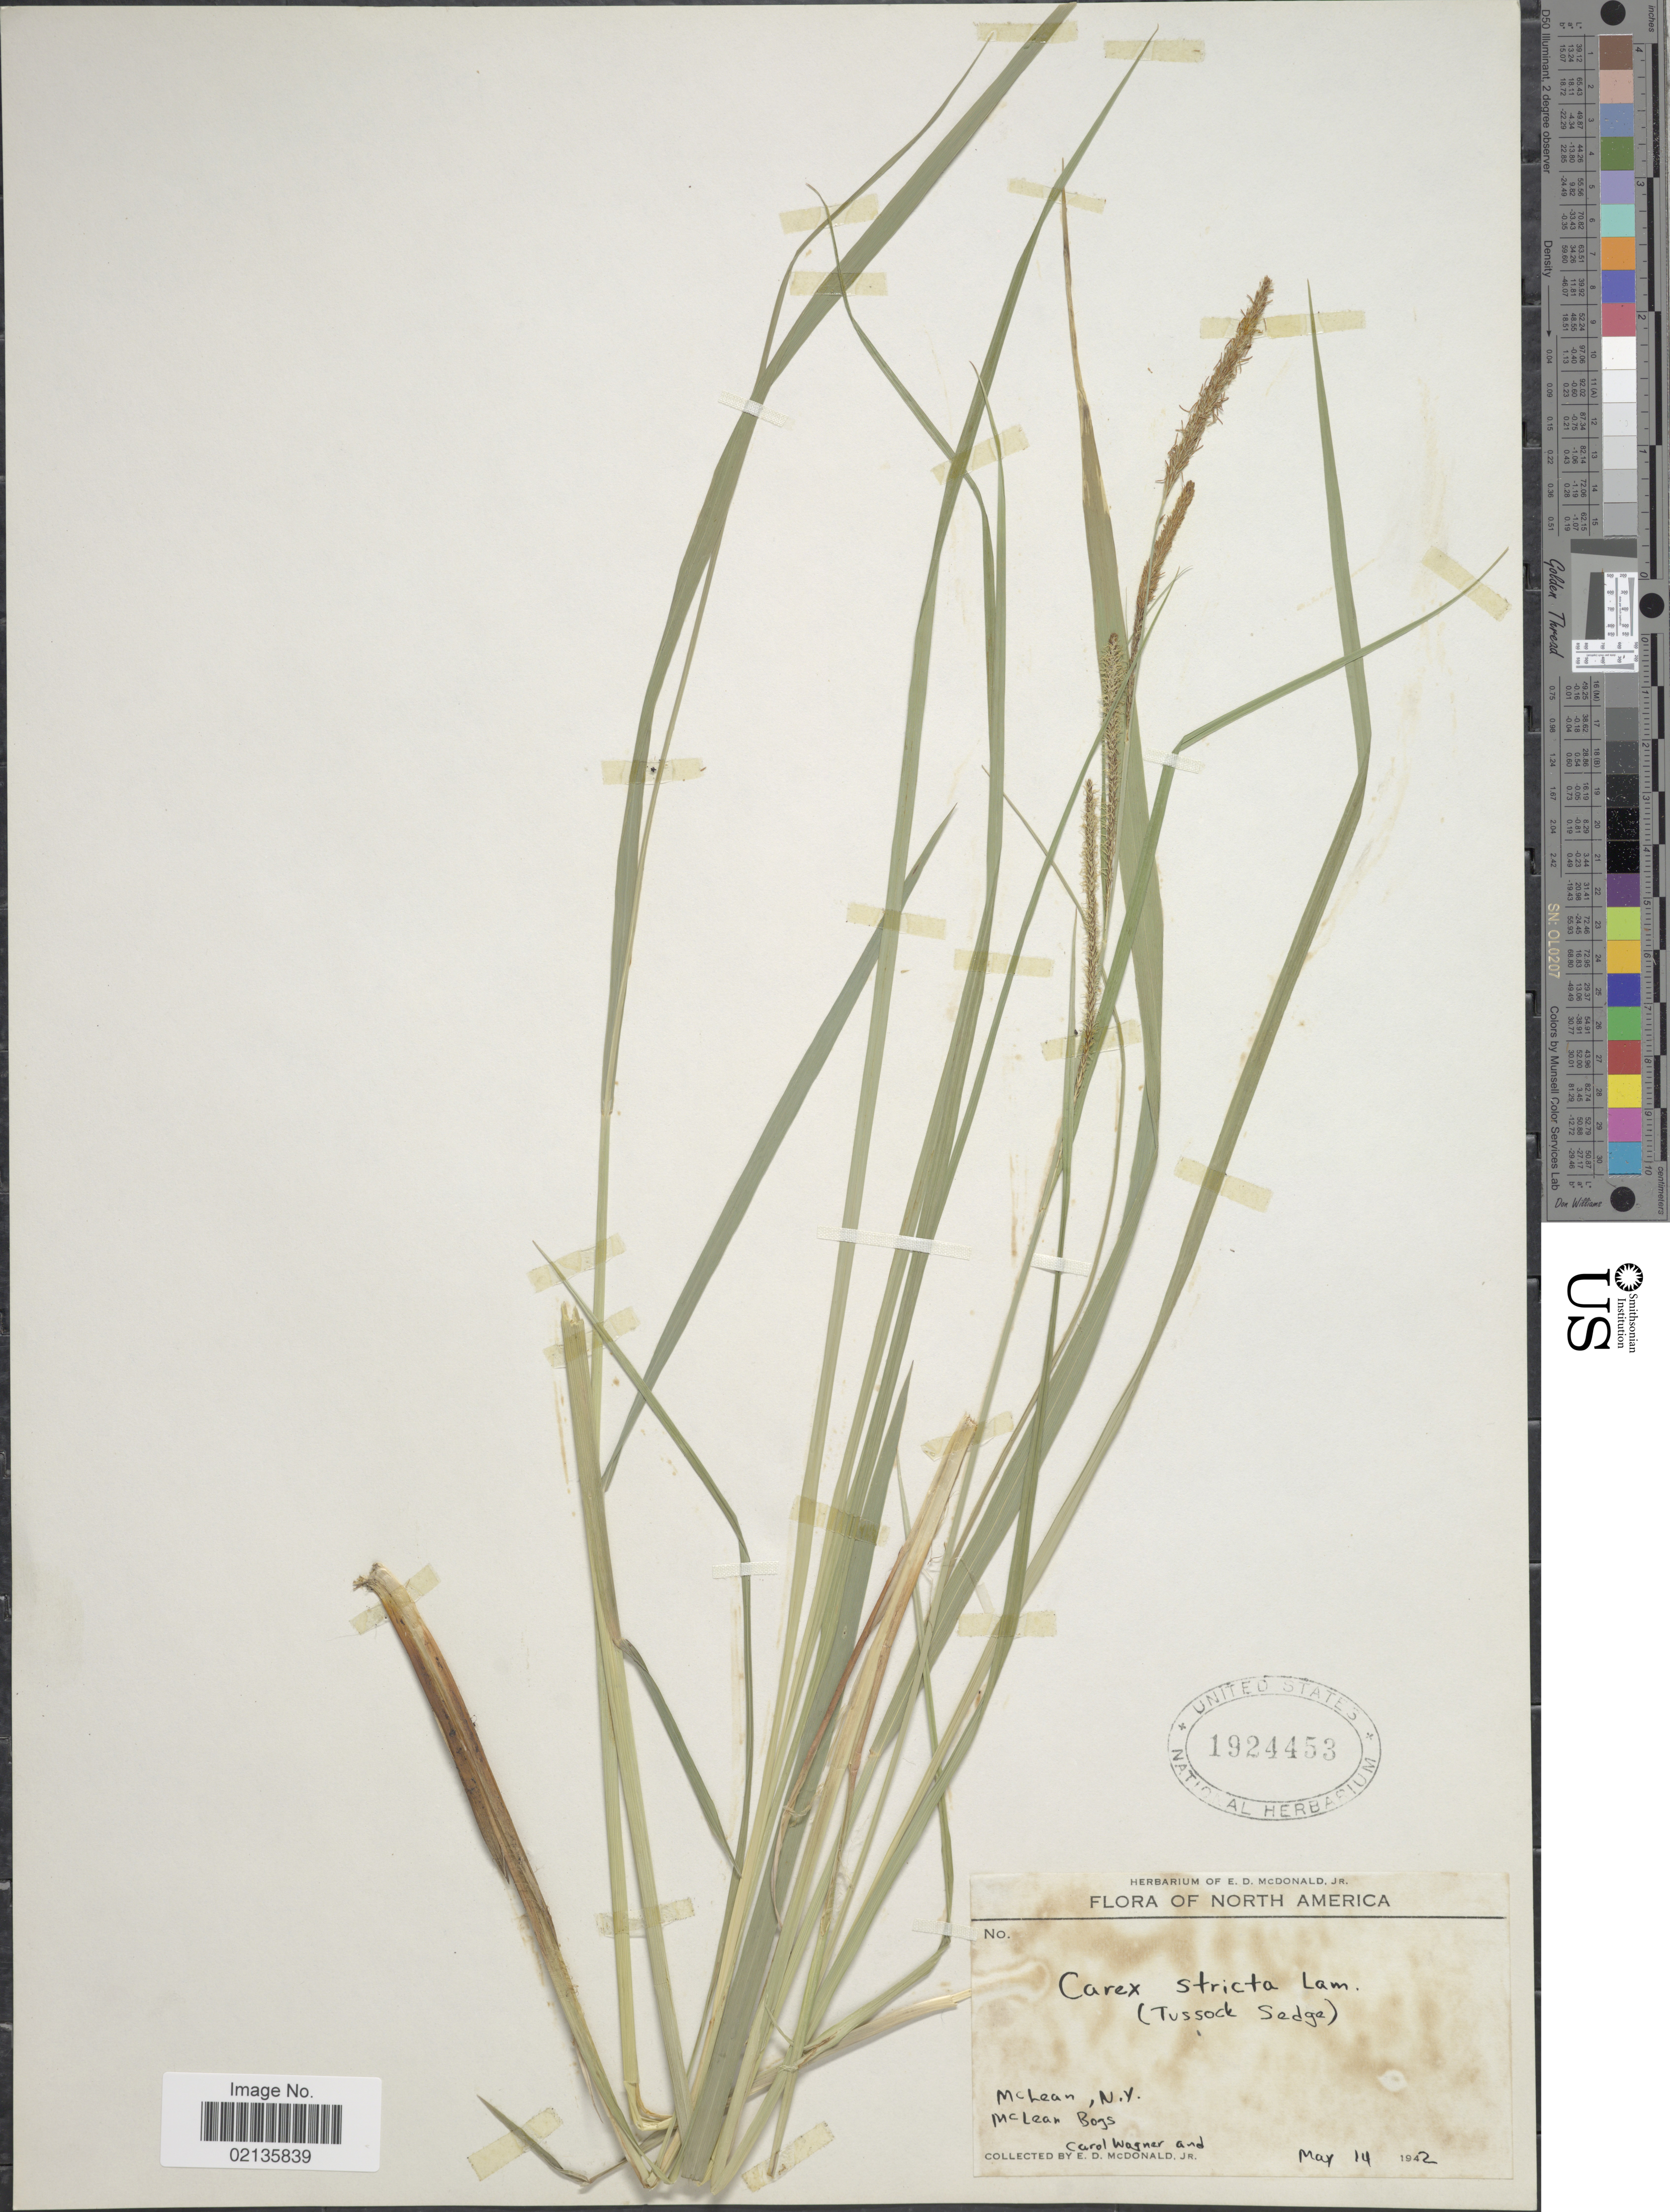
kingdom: Plantae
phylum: Tracheophyta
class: Liliopsida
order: Poales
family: Cyperaceae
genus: Carex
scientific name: Carex stricta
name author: Lam.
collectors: E. MacDonald & C. Wagner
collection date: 1942-05-14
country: United States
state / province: New York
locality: McLean, N.Y., McLean Bogs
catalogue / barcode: US 1924453